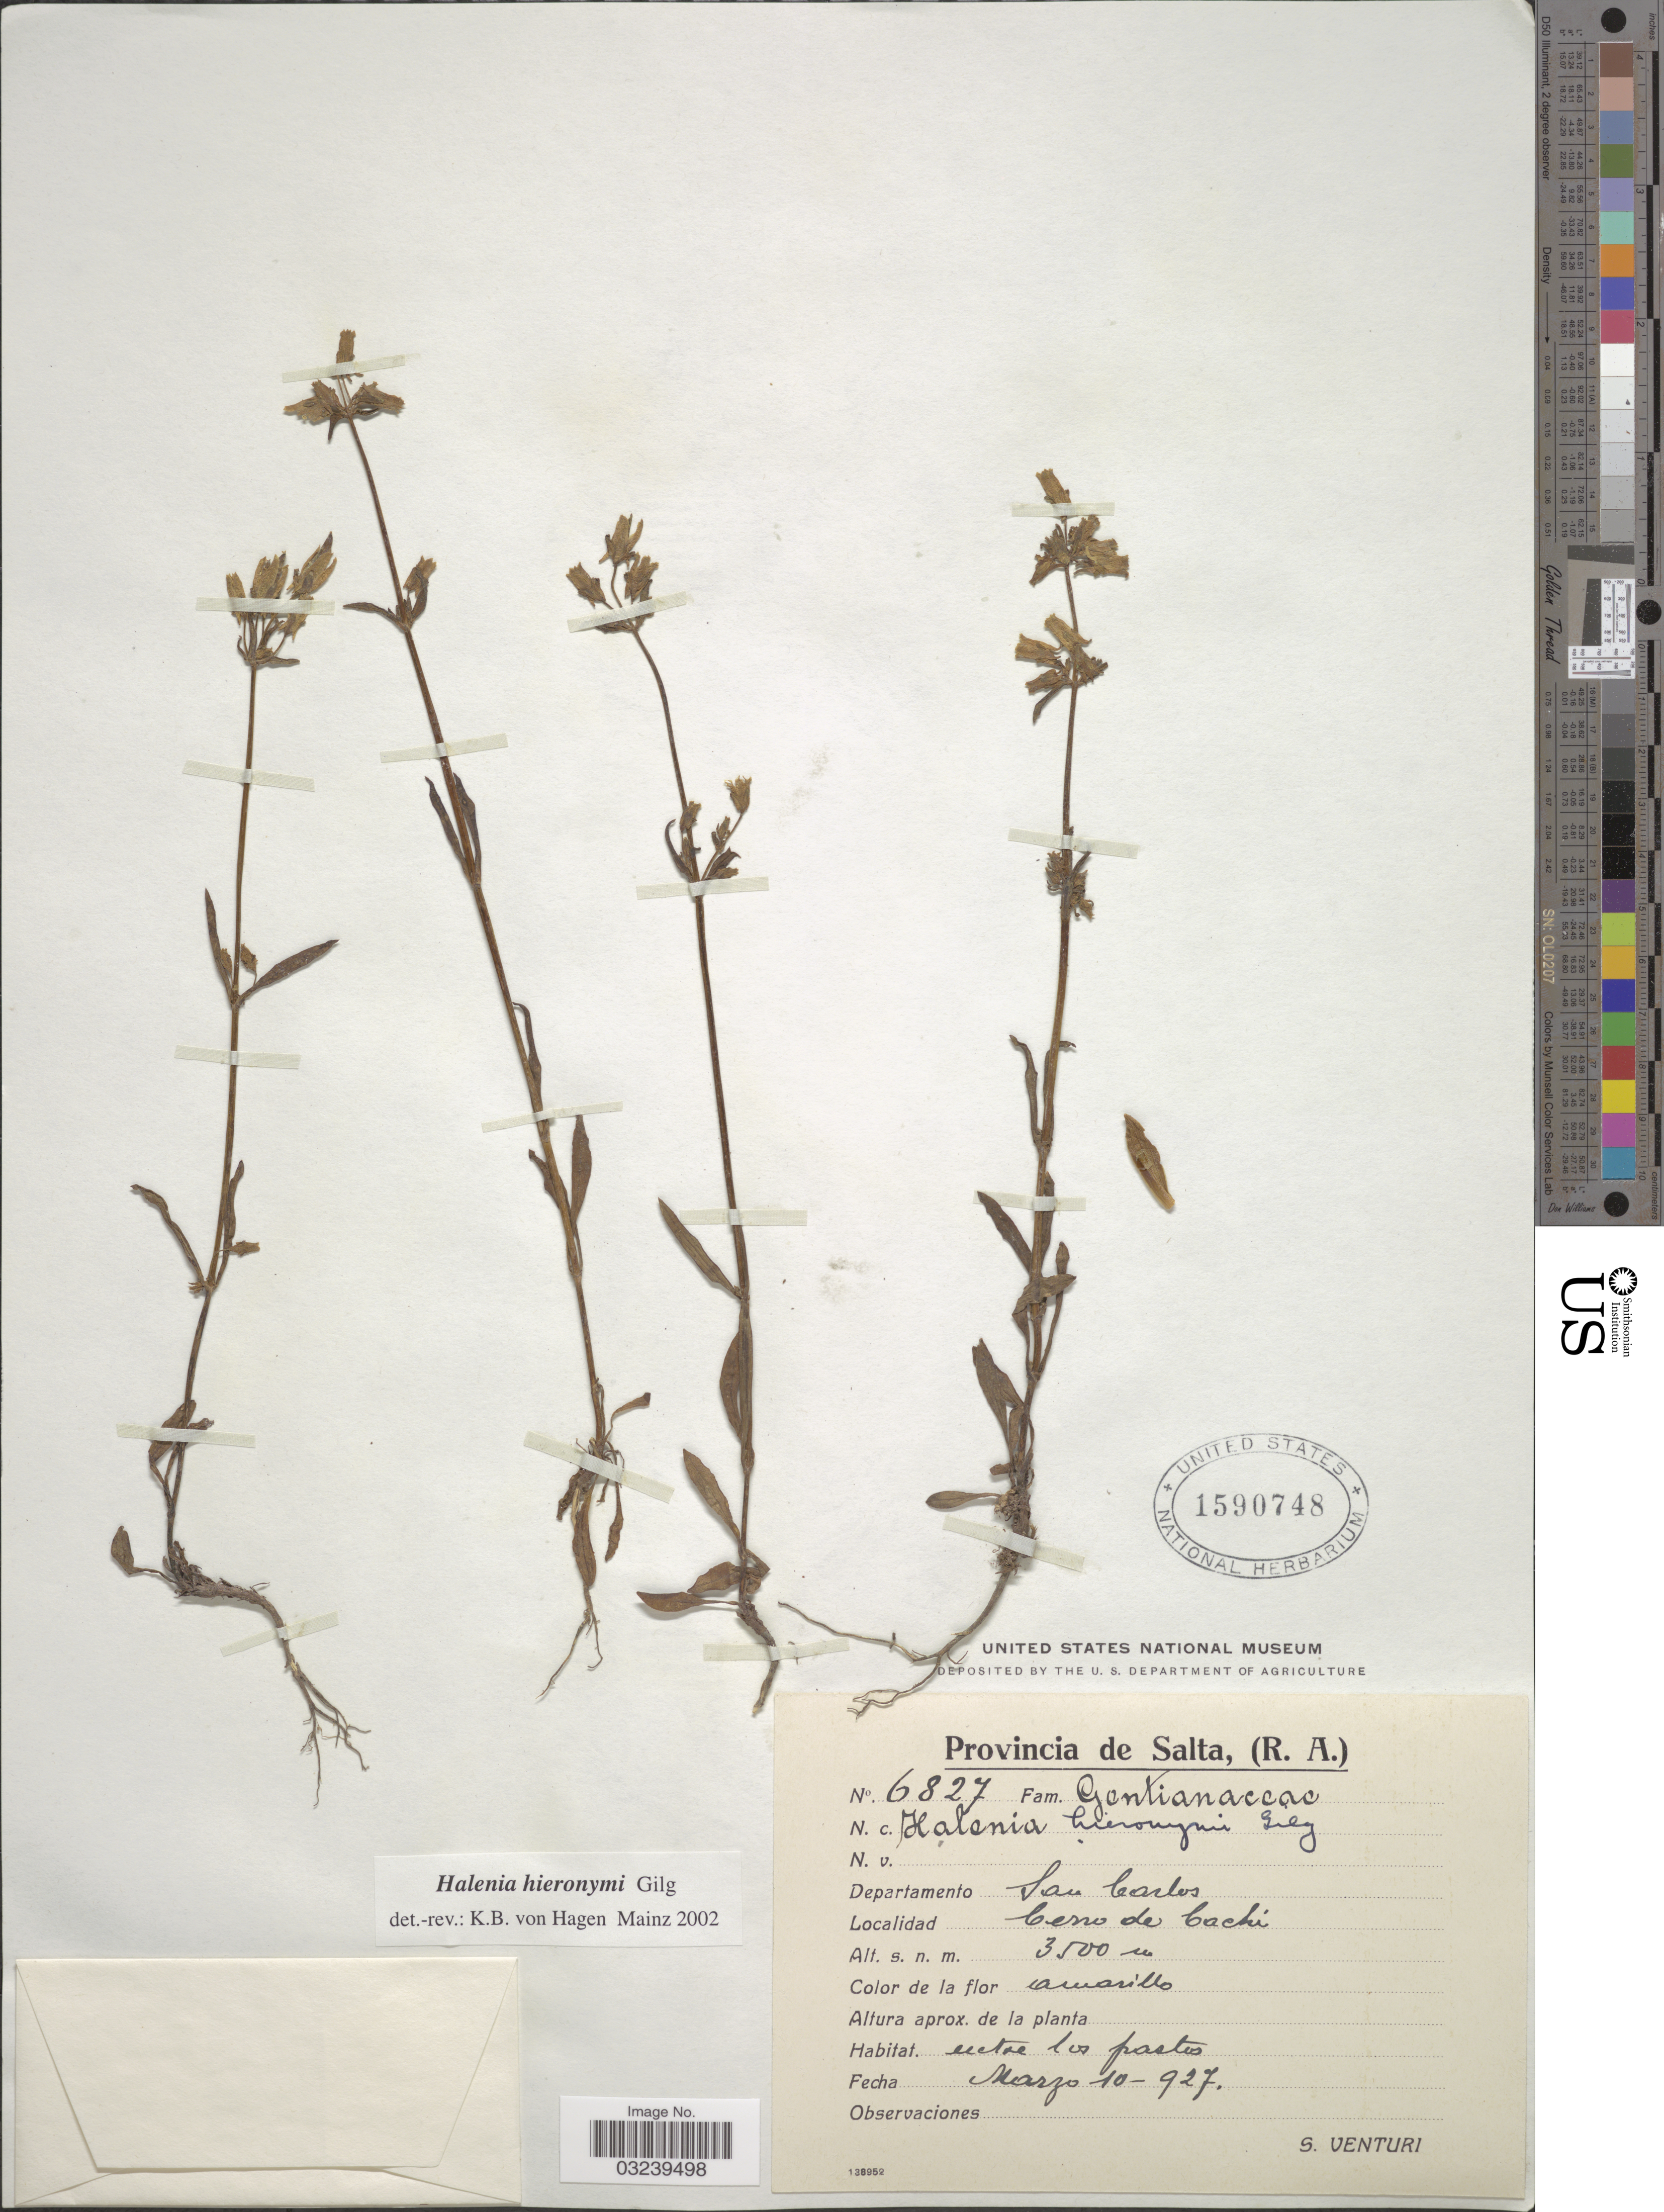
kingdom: Plantae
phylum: Tracheophyta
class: Magnoliopsida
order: Gentianales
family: Gentianaceae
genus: Halenia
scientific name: Halenia hieronymi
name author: Gilg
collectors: S. Venturi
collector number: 6827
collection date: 1927-03-10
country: Argentina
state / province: Salta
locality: Provincia de Salta, (R.A.) Departamento San Carlos, Cerro de Cachi.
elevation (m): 3500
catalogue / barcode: US 1590748